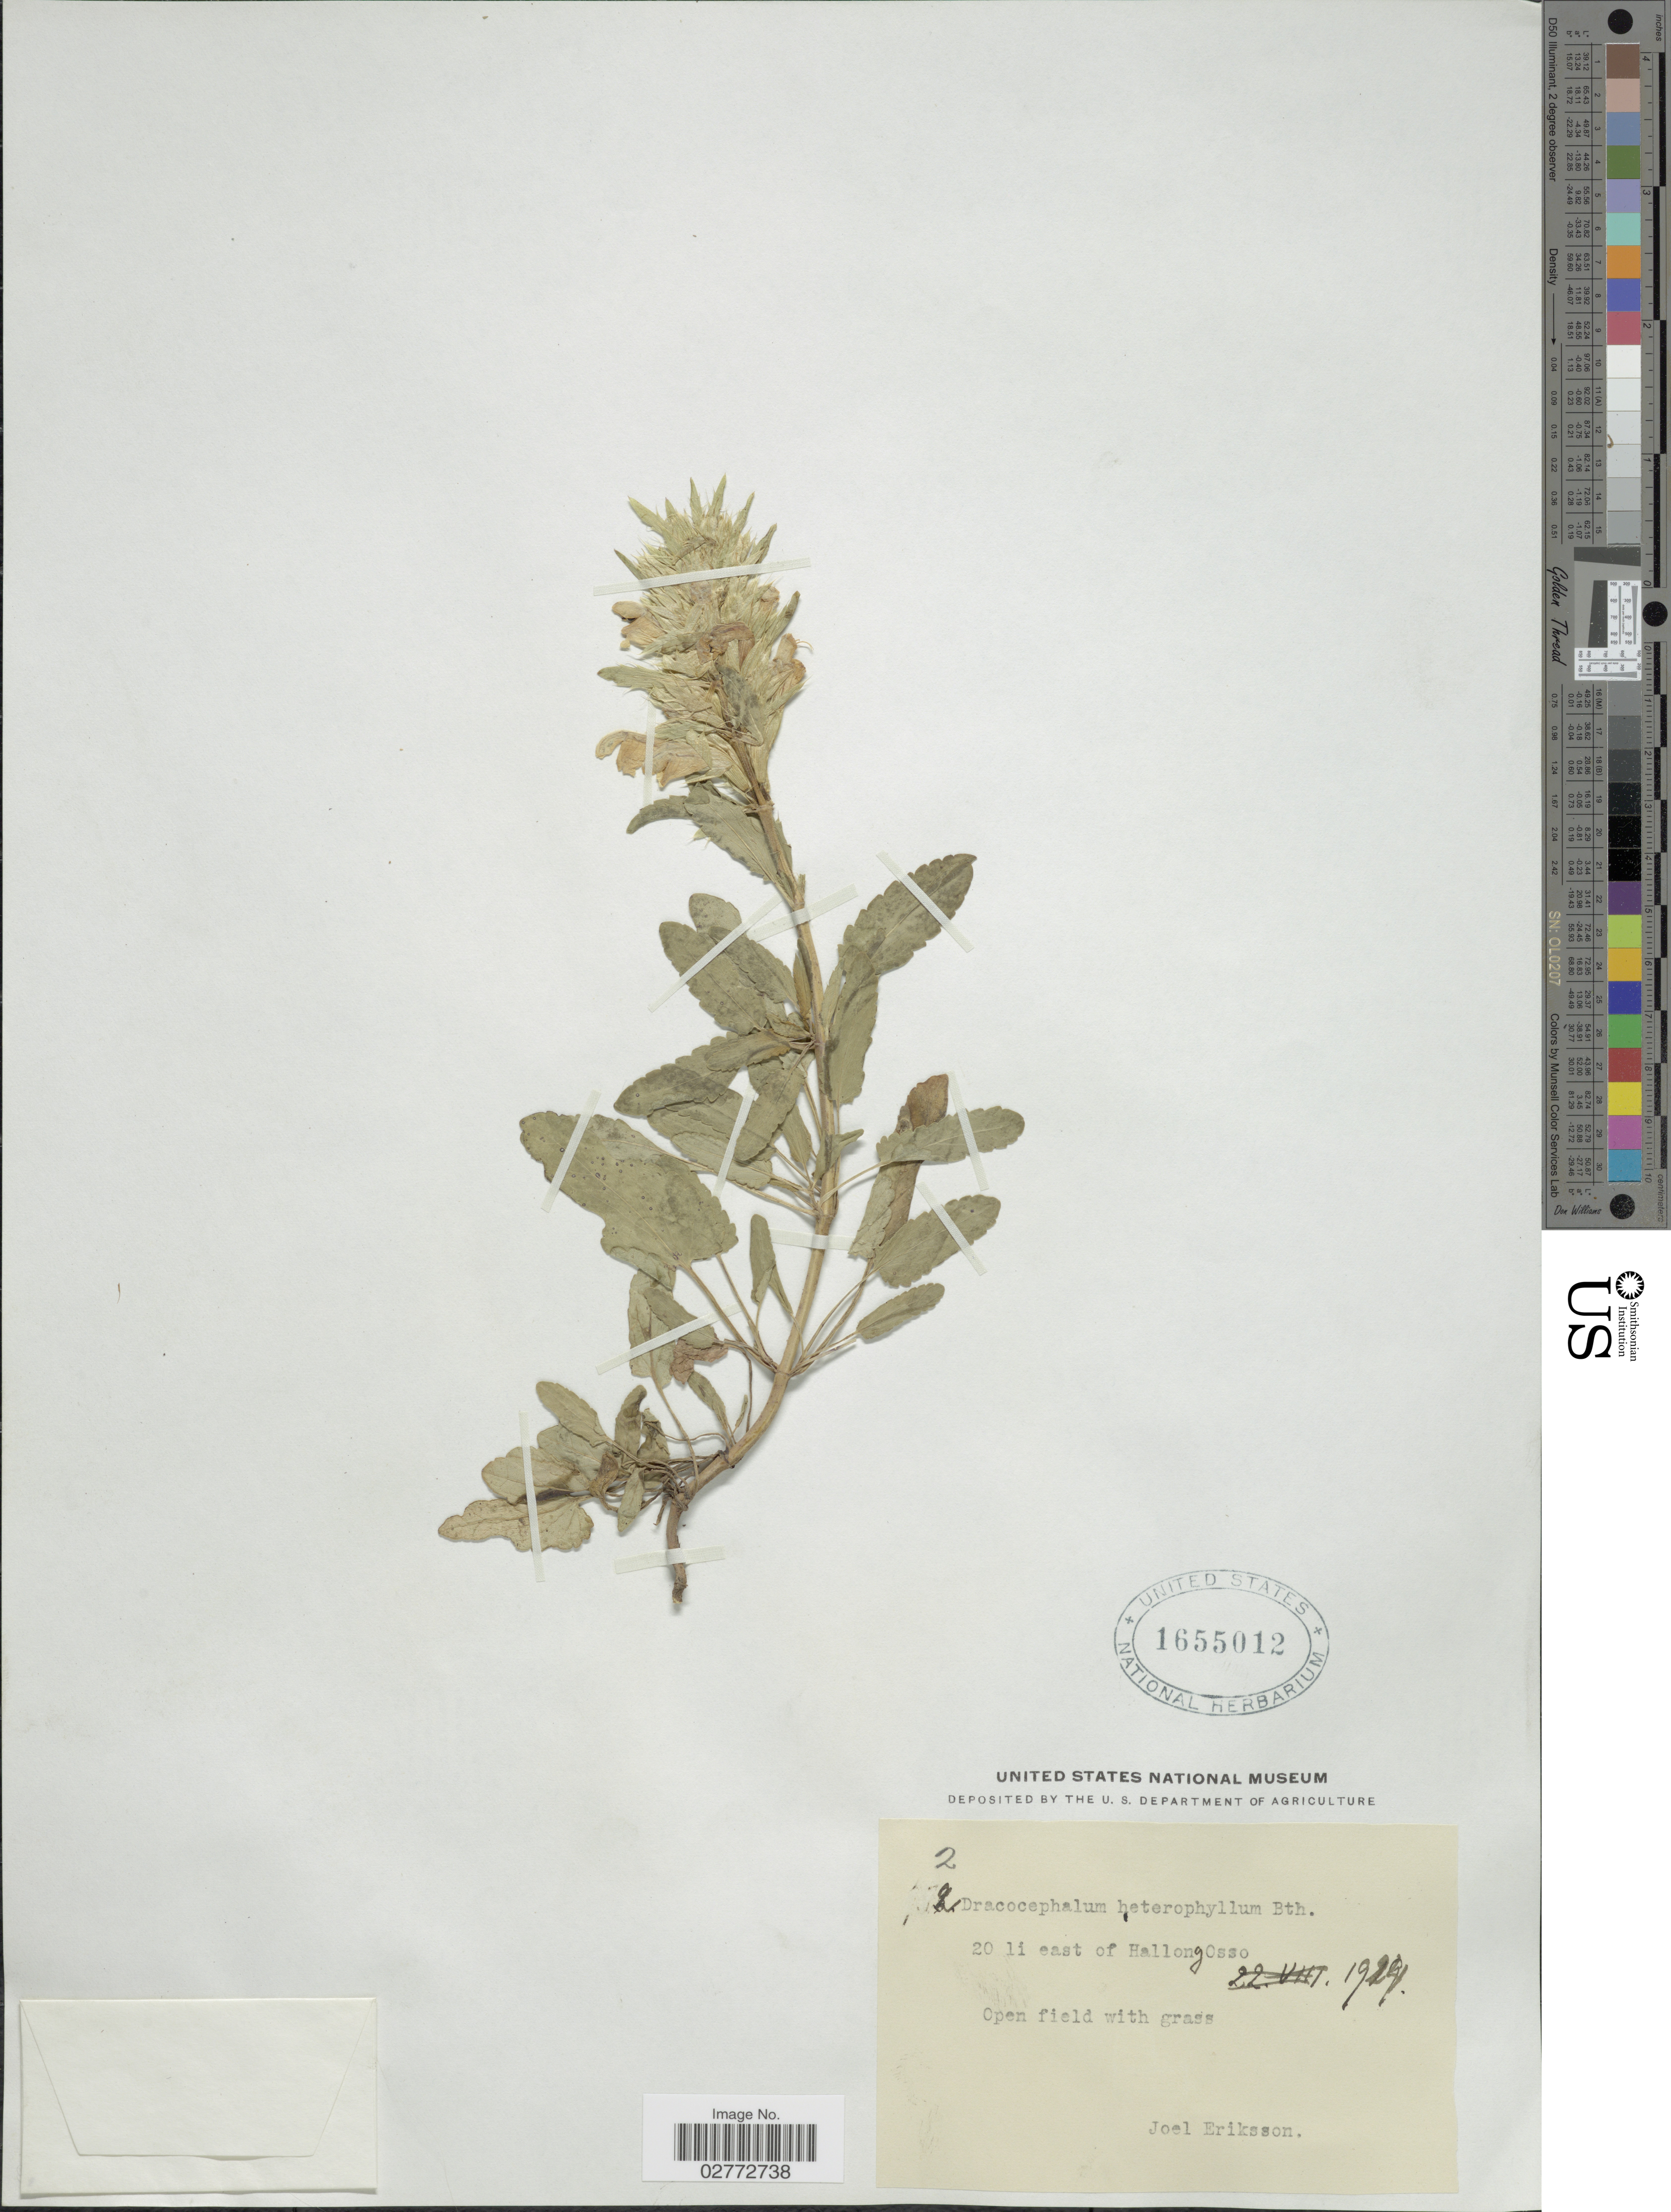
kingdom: Plantae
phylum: Tracheophyta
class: Magnoliopsida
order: Lamiales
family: Lamiaceae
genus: Dracocephalum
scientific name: Dracocephalum heterophyllum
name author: Benth.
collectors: J. Eriksson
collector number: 2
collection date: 1924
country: China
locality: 20 li east of Hallong Osso.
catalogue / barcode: US 1655012